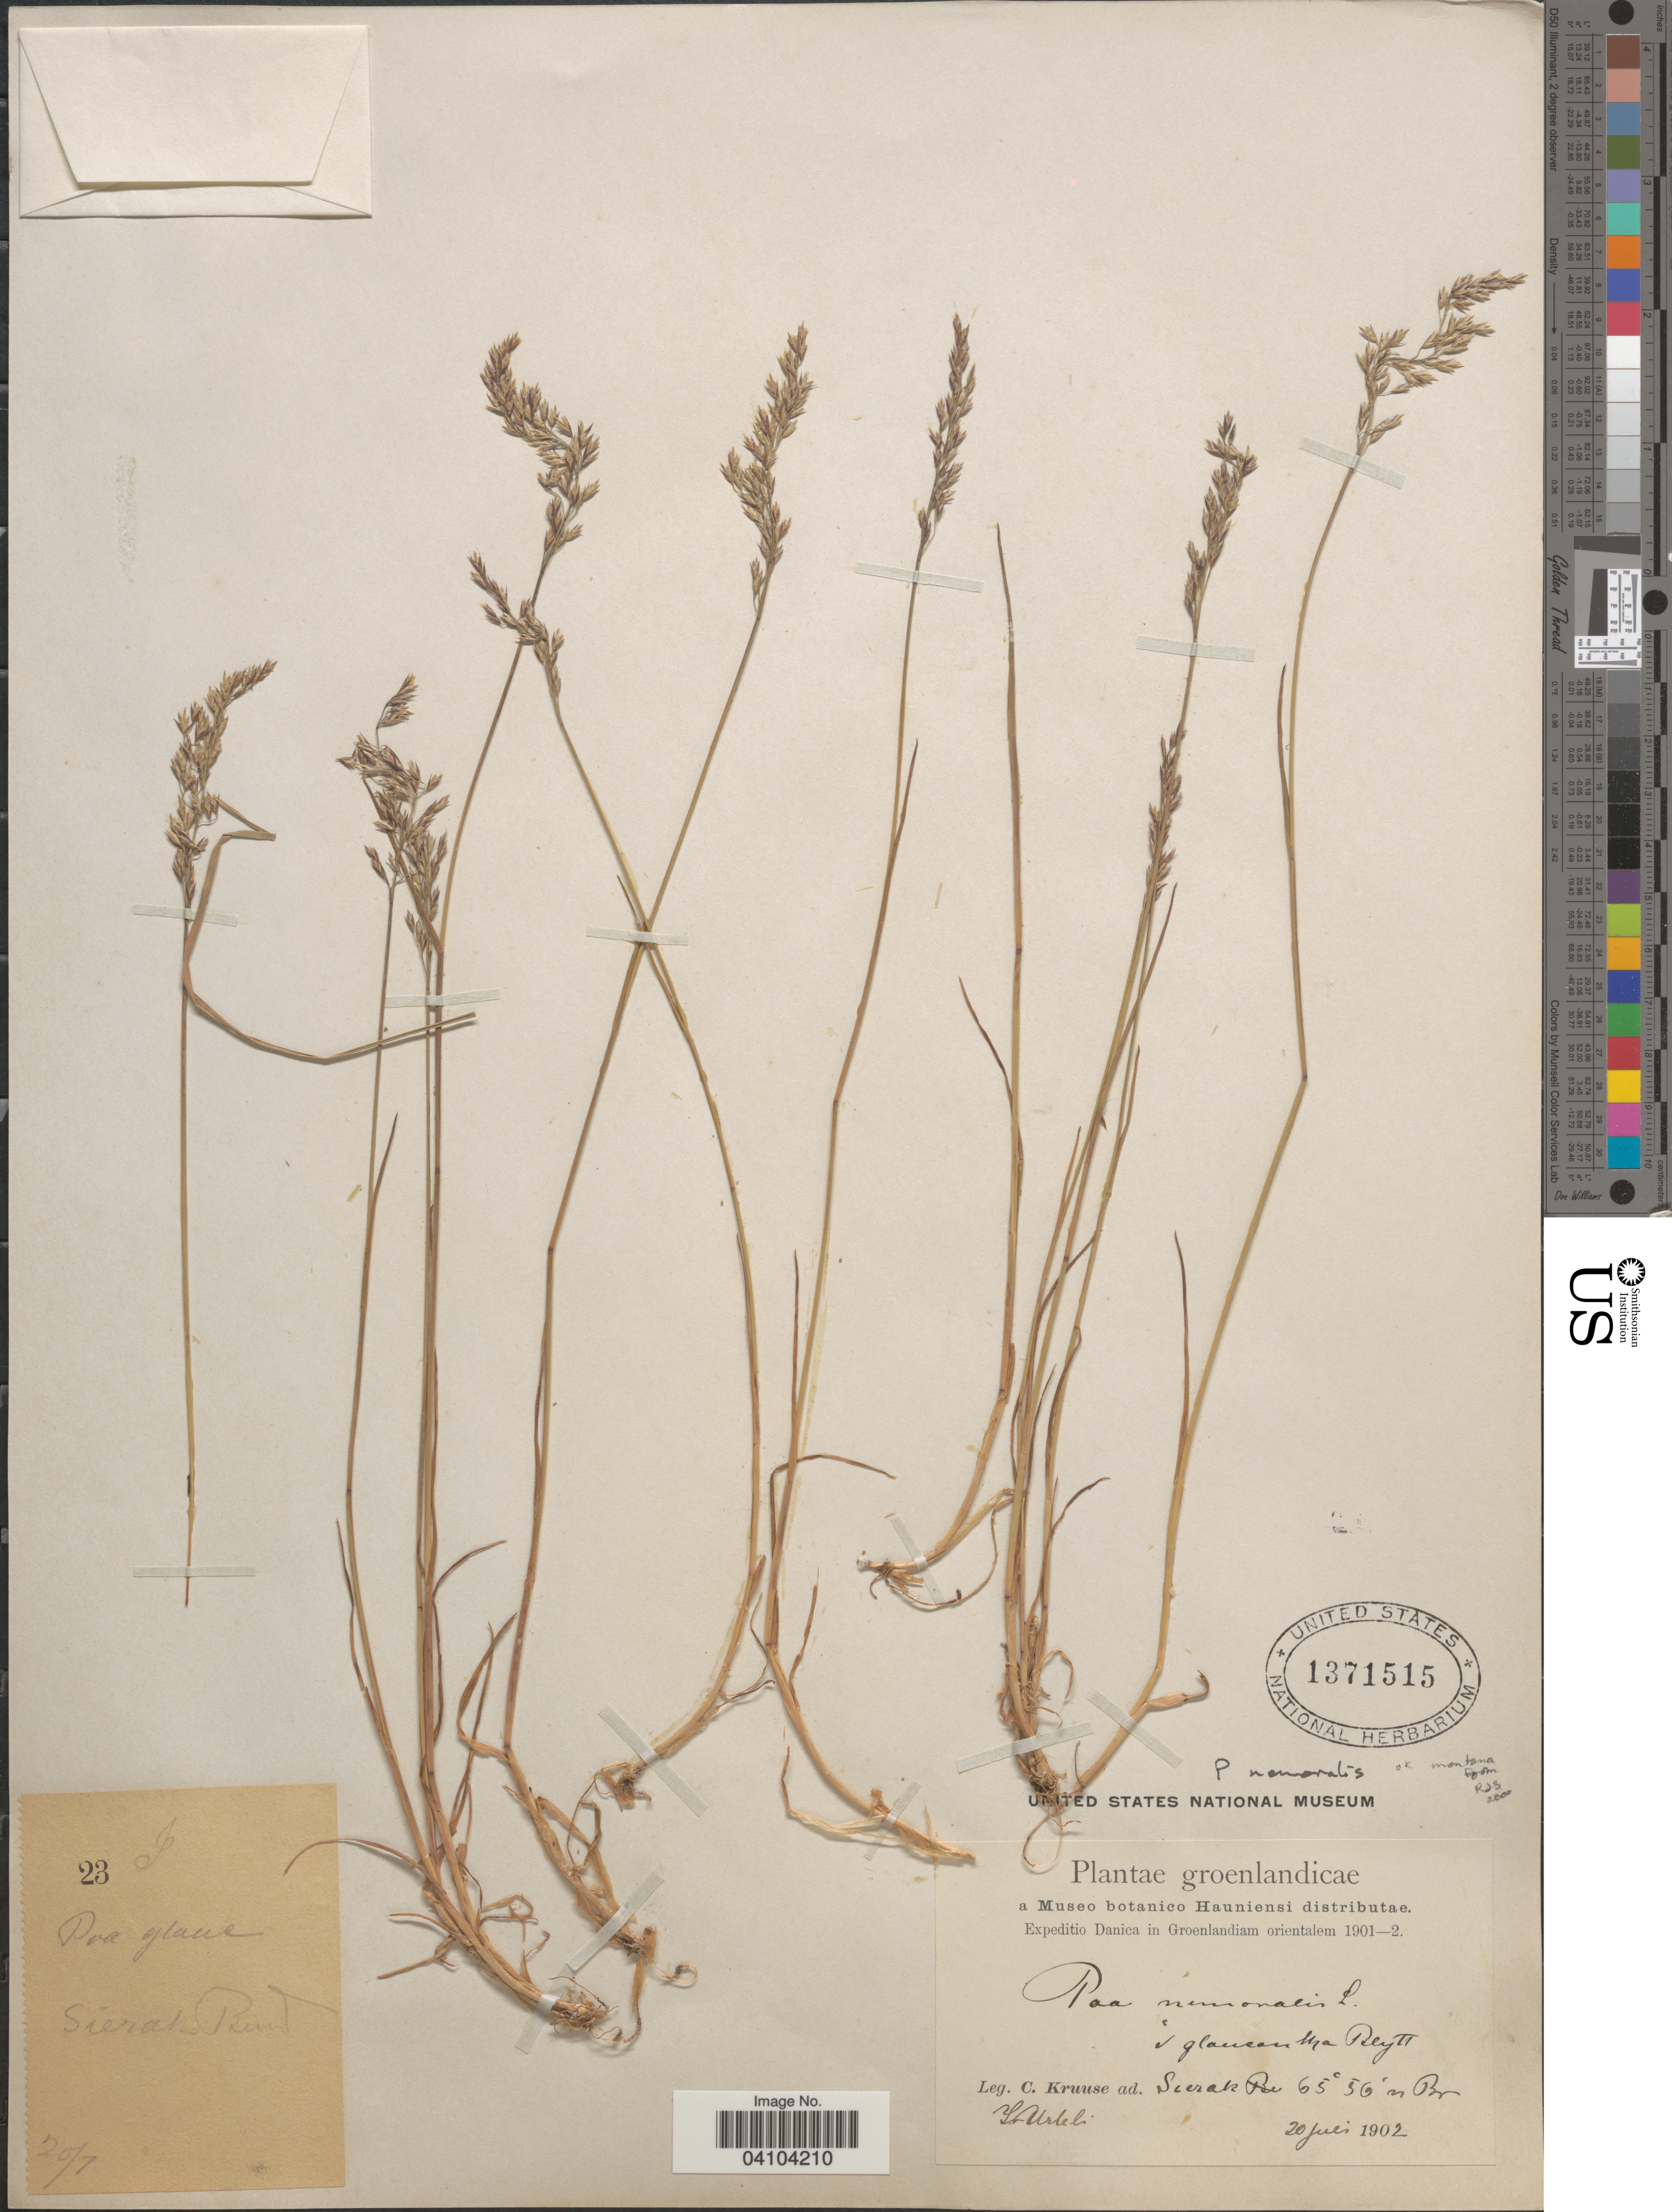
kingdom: Plantae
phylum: Tracheophyta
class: Liliopsida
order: Poales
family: Poaceae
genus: Poa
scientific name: Poa nemoralis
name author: L.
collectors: C. Kruuse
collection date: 1902-07-20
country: Greenland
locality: Groenlandicae. Expeditio Danica in Groenlandiam orientalem 1901-2. Siorak in Br Lt. Urlehi [interpreted].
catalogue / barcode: US 1371515